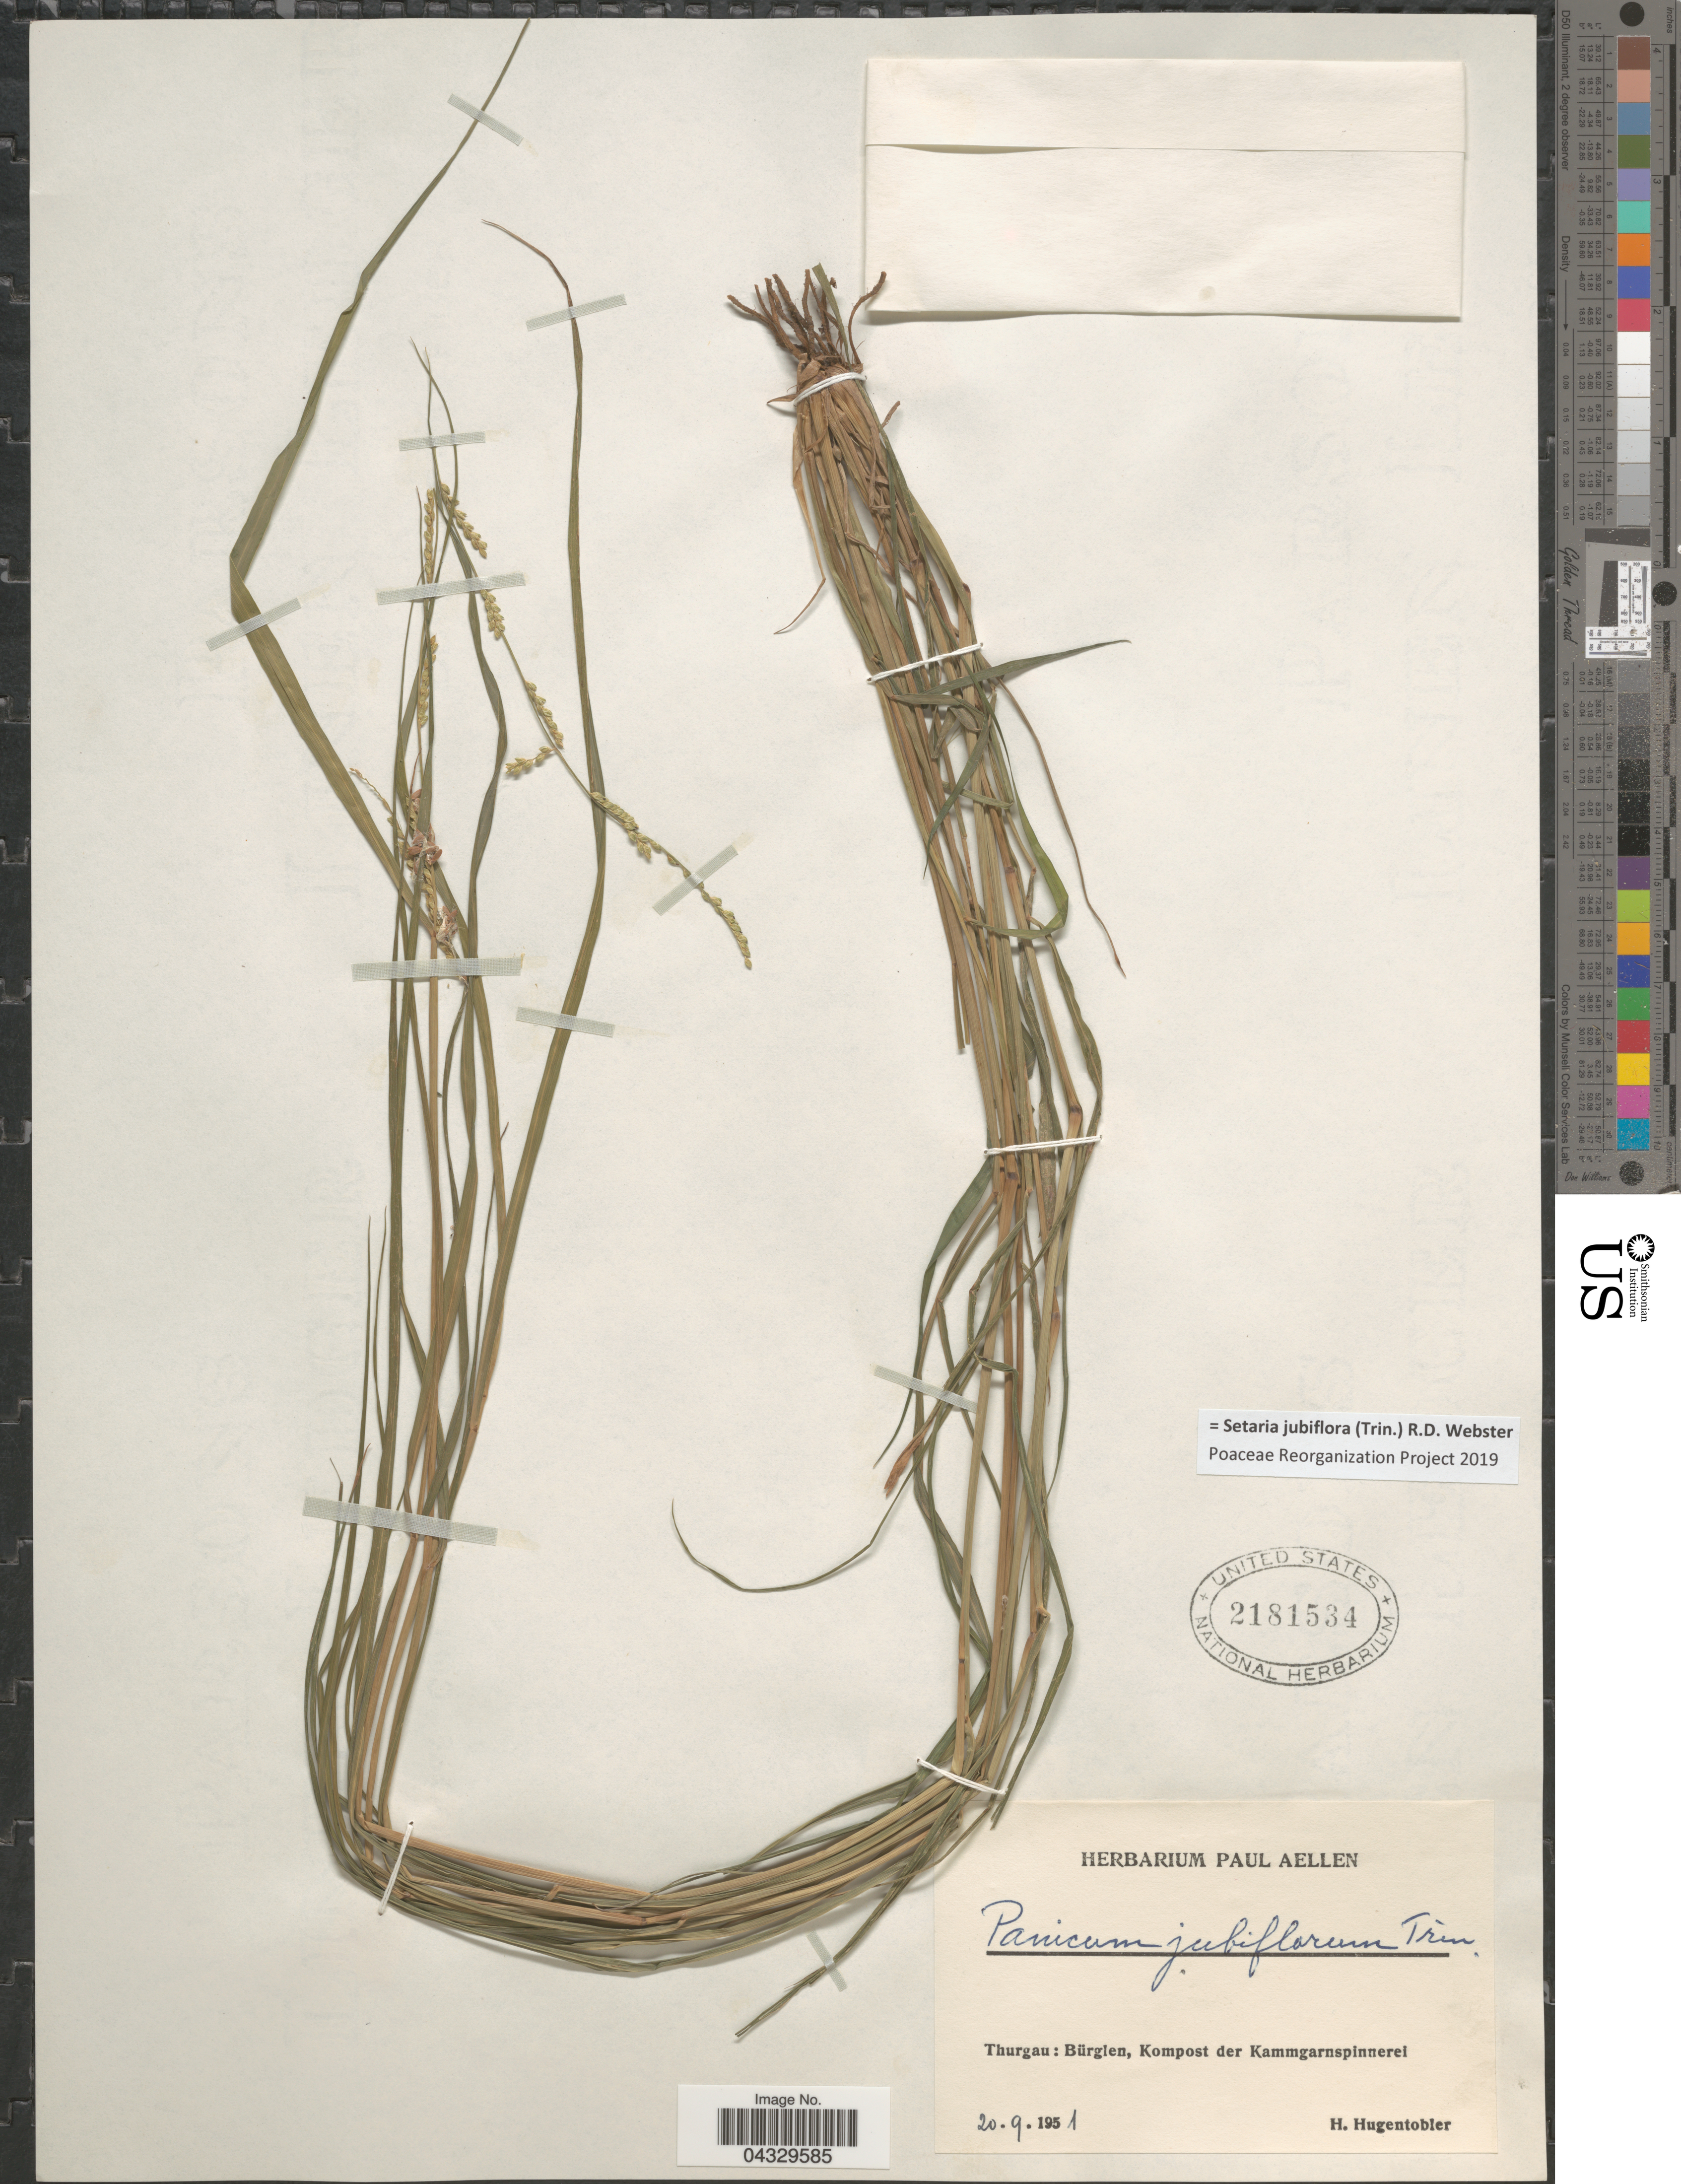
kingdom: Plantae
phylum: Tracheophyta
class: Liliopsida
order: Poales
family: Poaceae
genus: Setaria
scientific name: Setaria jubiflora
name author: (Trin.) R.D. Webster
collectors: H. Hugentobler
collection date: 1951-09-20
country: Switzerland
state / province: Thurgau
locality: Bürgien, Kompost der Kammgarnspinnerel.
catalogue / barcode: US 2181534